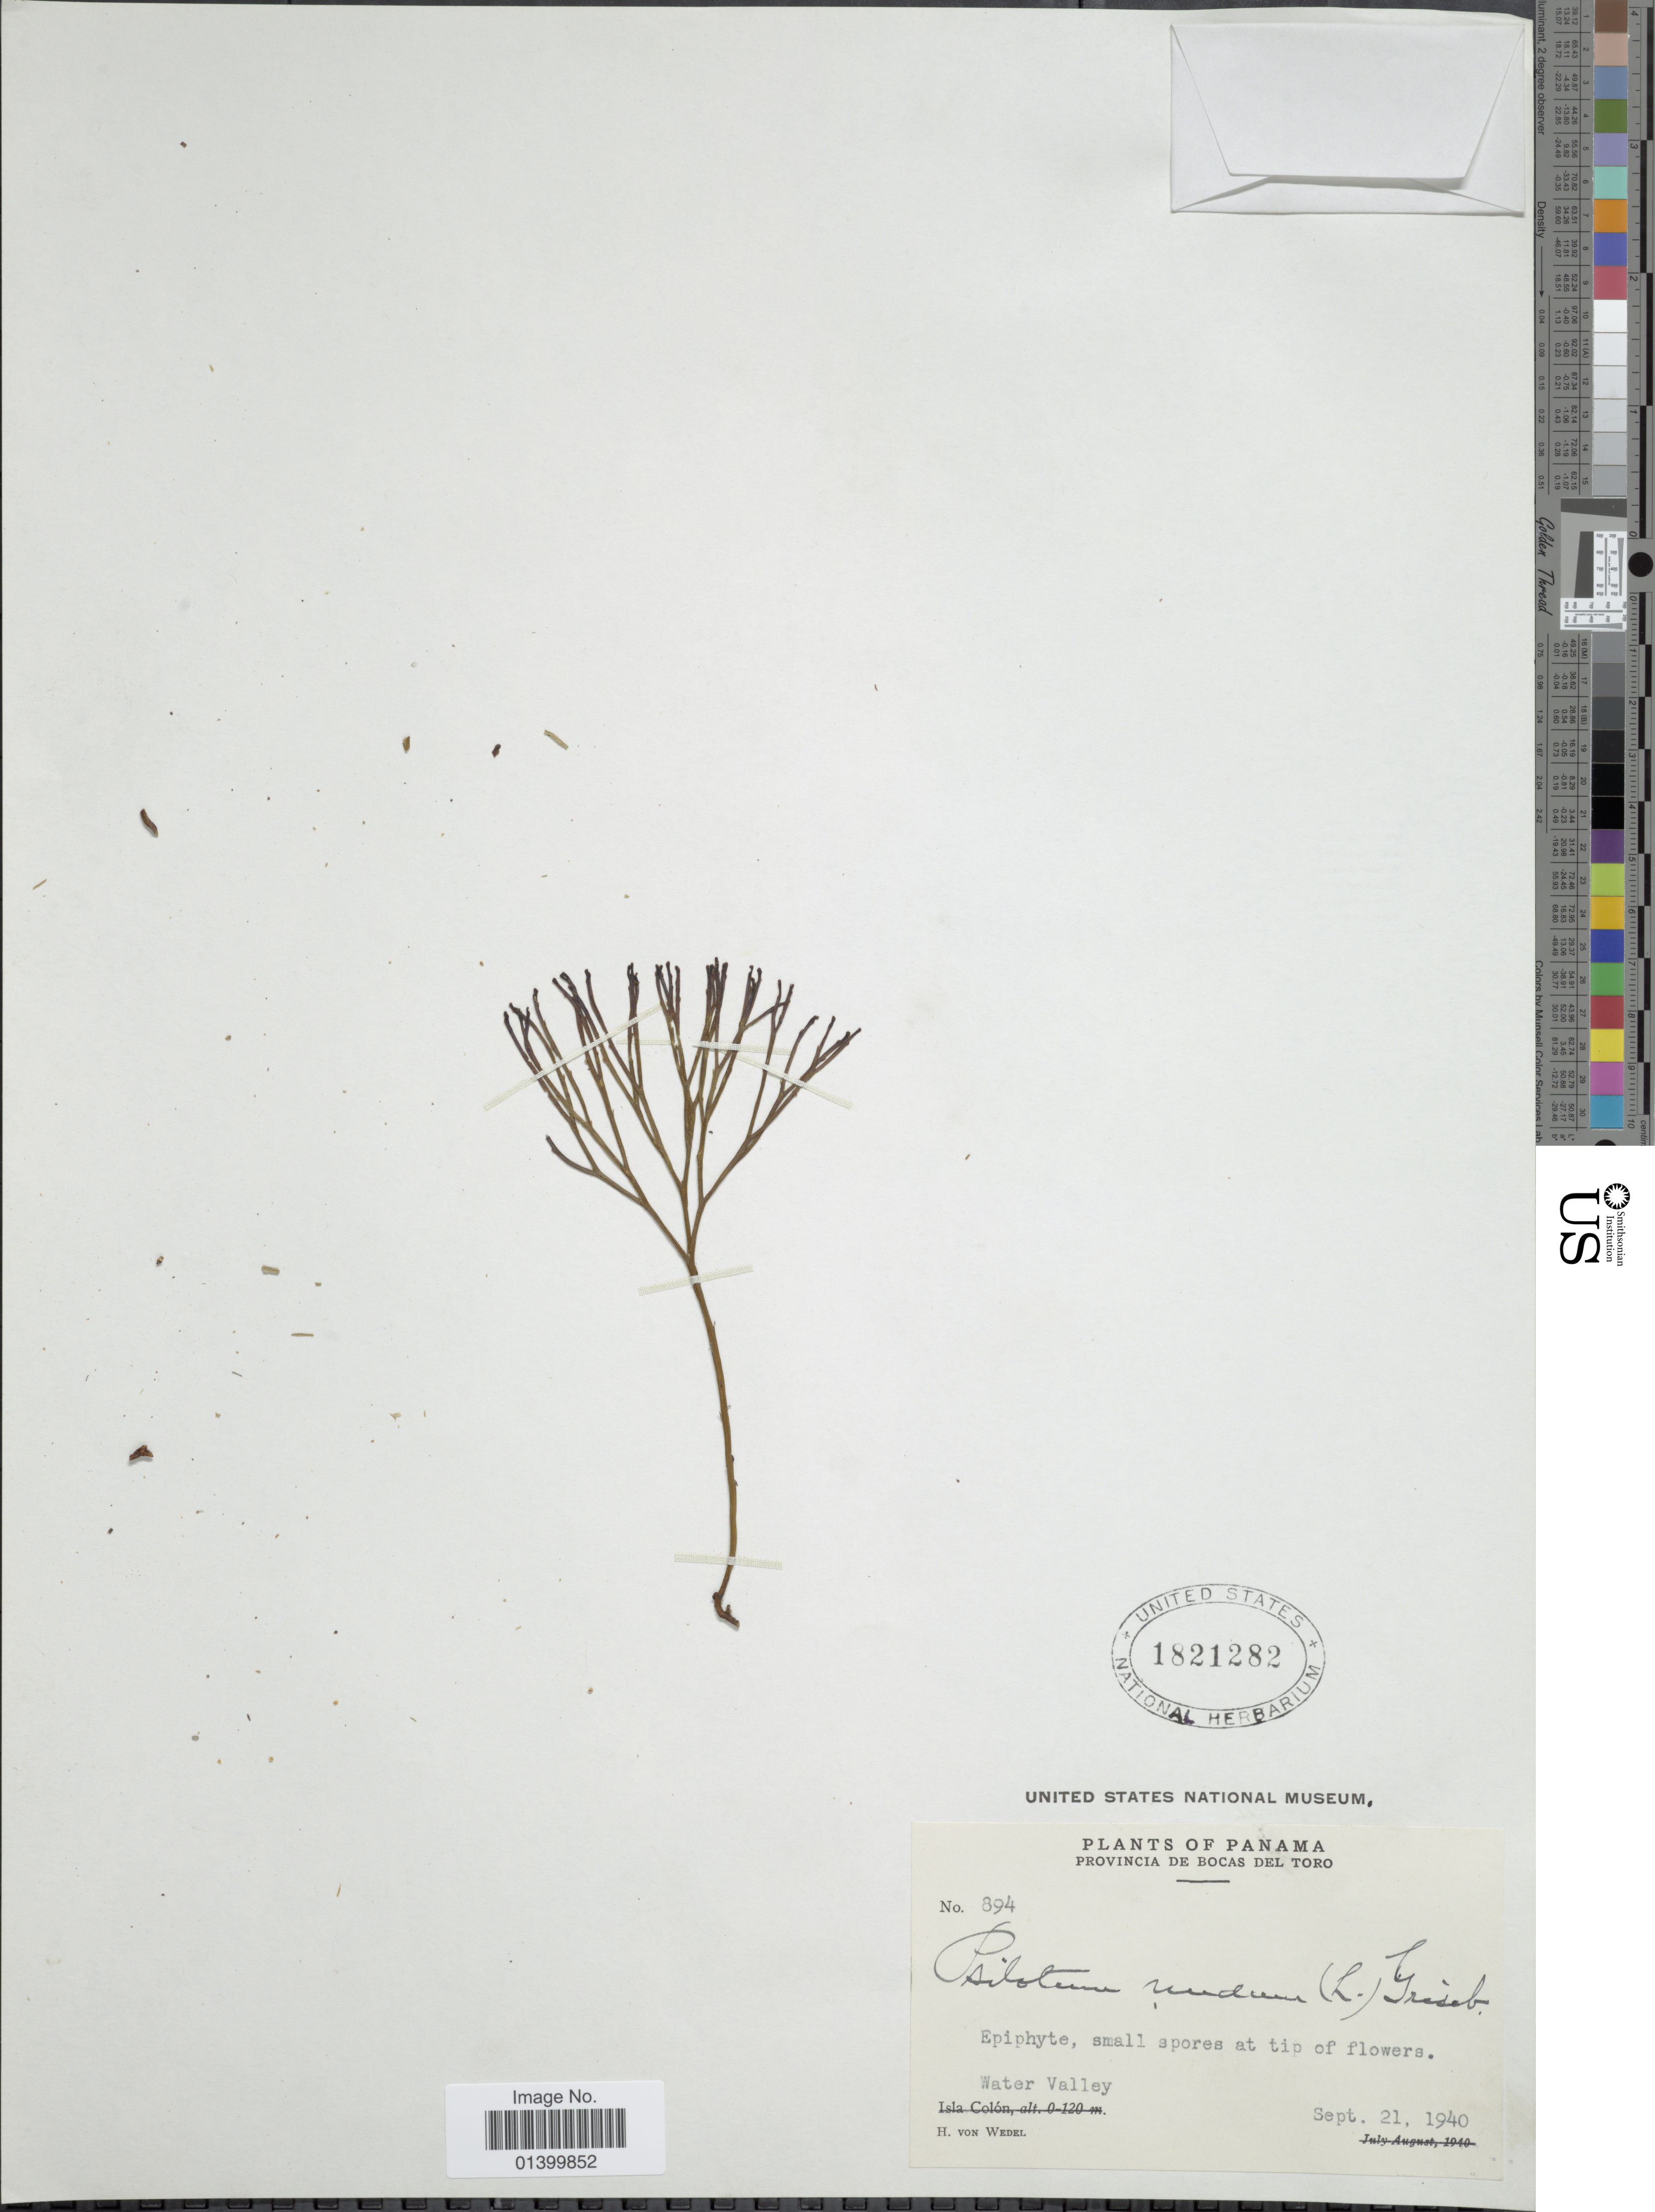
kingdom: Plantae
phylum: Tracheophyta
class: Polypodiopsida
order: Psilotales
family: Psilotaceae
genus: Psilotum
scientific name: Psilotum nudum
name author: (L.) P. Beauv.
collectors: H. von Wedel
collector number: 894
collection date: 1940-09-21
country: Panama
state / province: Bocas del Toro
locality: Plants of Panama. Provincia de Bocas del Toro. Water Valley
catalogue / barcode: US 1821282